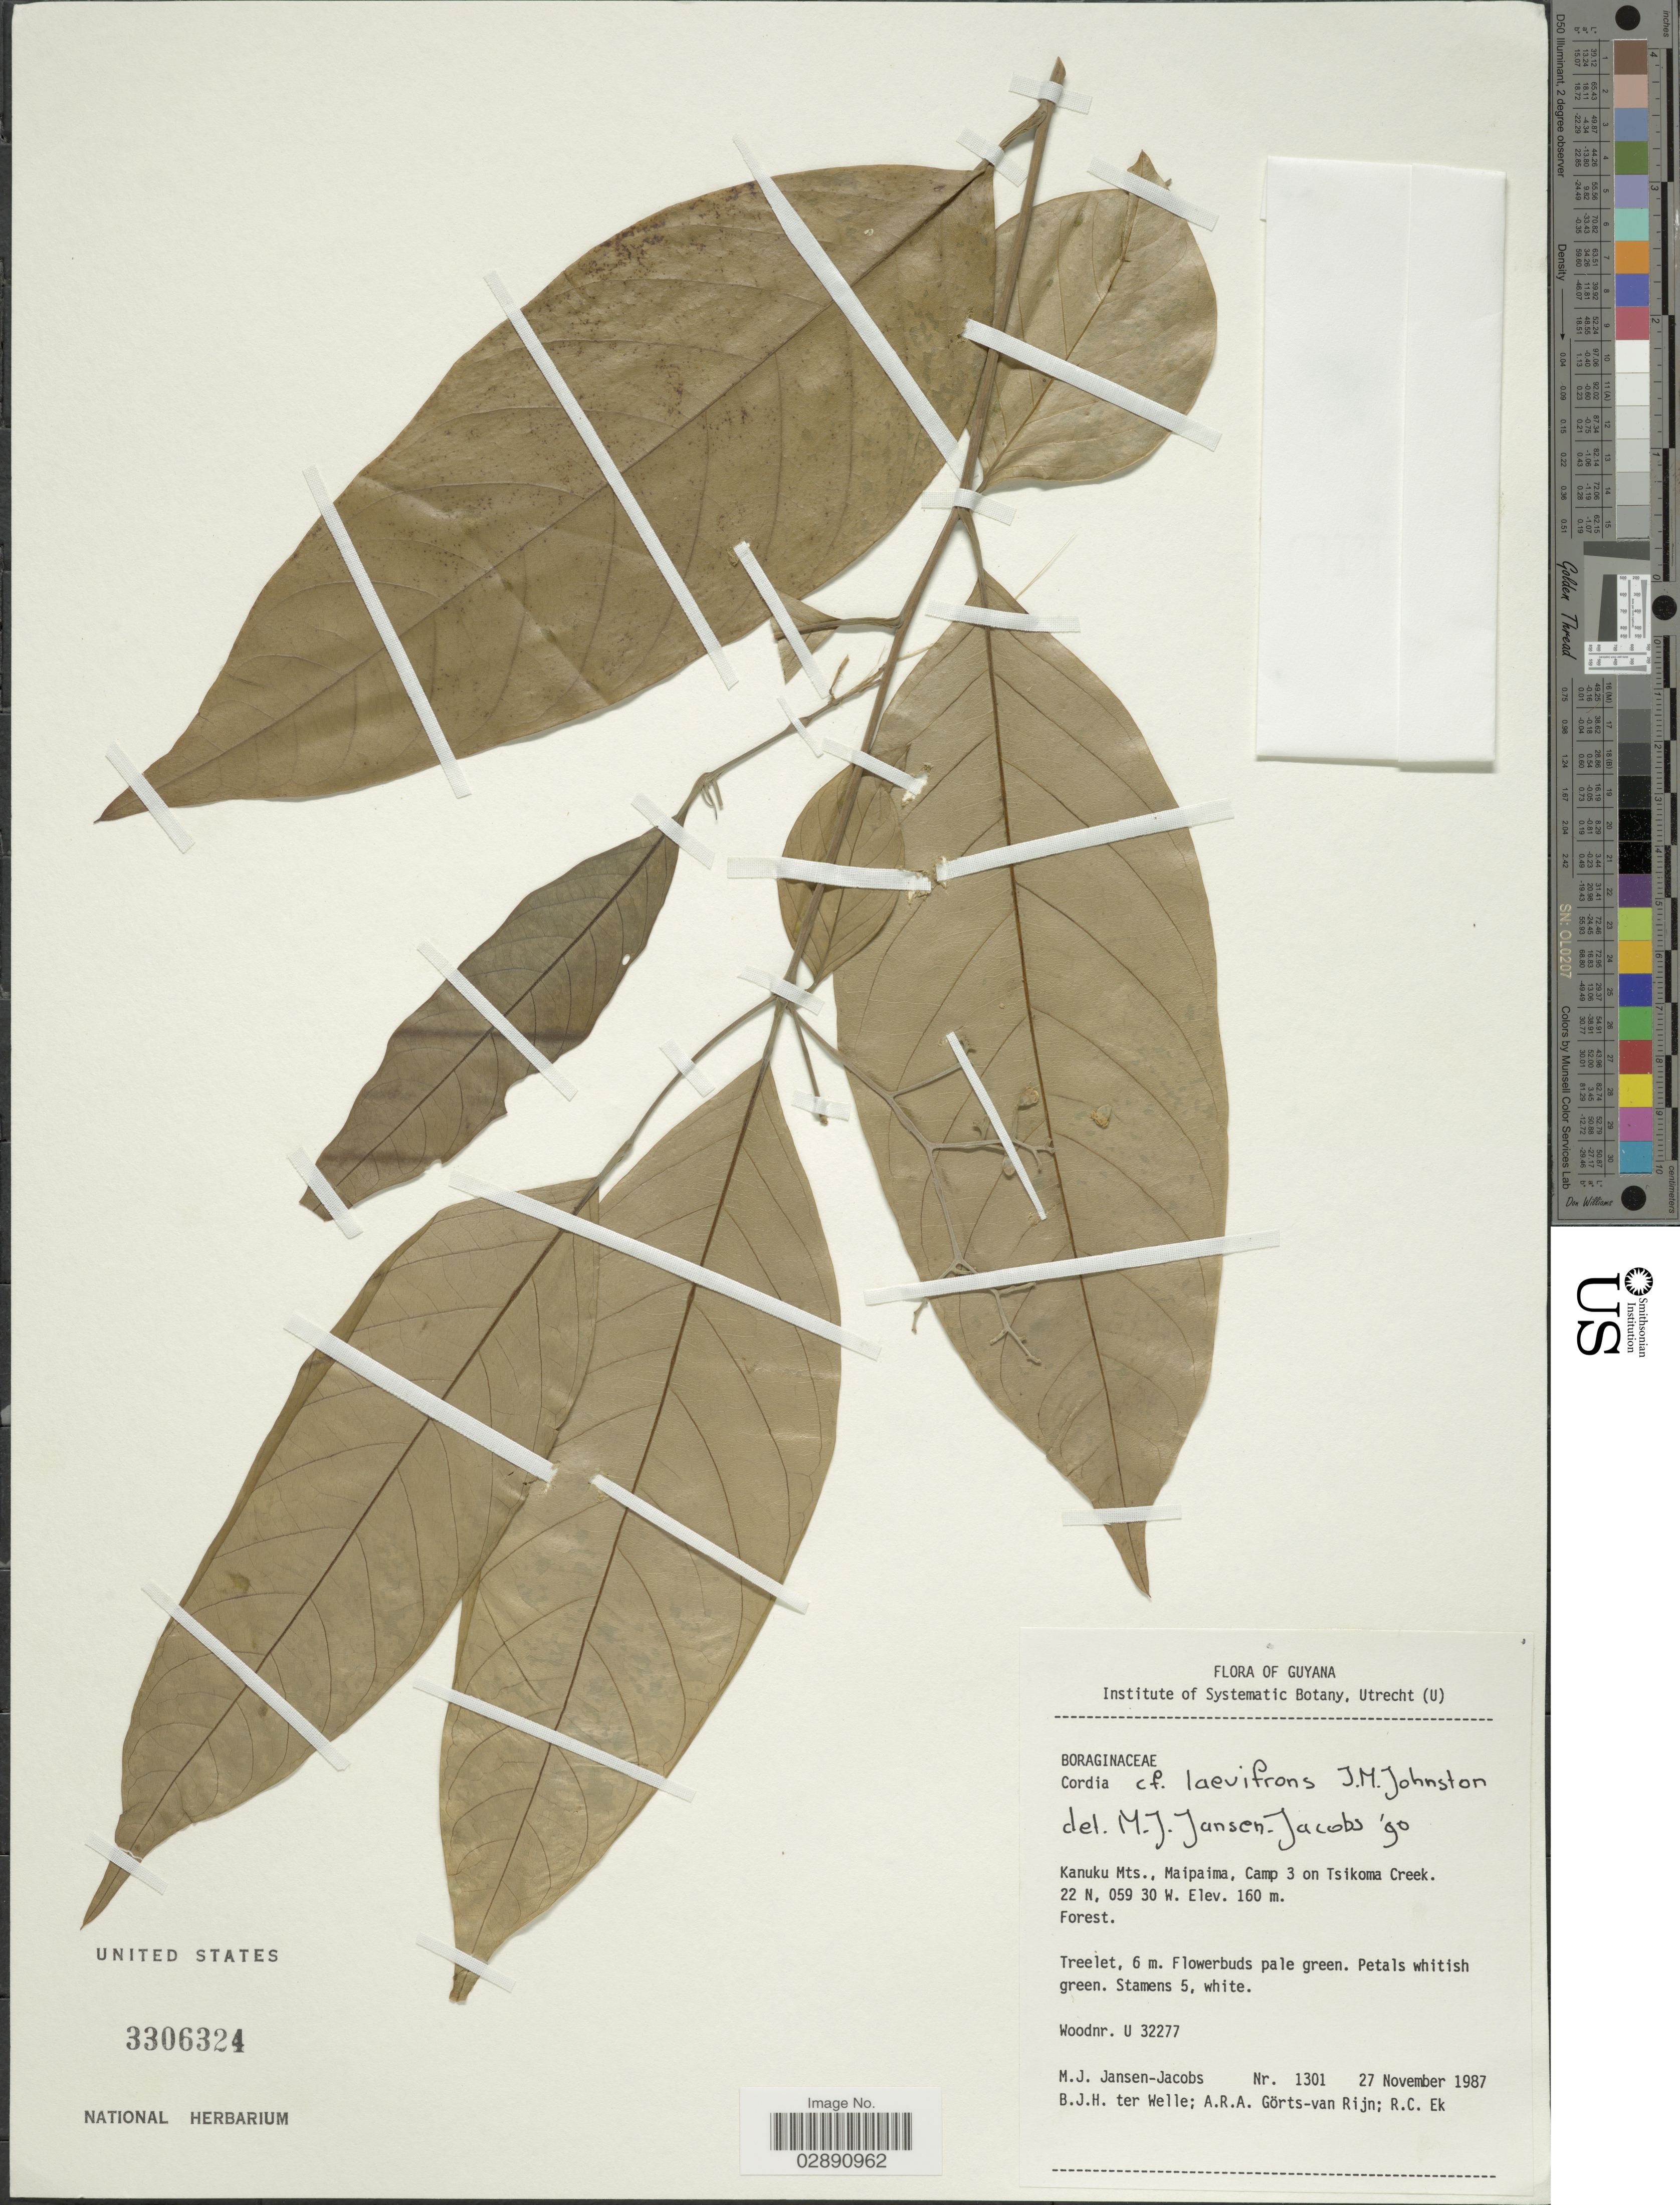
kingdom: Plantae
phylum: Tracheophyta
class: Magnoliopsida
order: Boraginales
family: Cordiaceae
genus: Cordia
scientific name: Cordia laevifrons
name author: I.M. Johnst.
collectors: M. J. Jansen-Jacobs, B. ter Welle, A. .R. A. Görts-van Rijn & R. C. Ek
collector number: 1301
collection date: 1987-11-27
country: Guyana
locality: Kanuku Mts., Maipaima, Camp 3 on Tsikoma Creek.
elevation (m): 160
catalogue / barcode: US 3306324